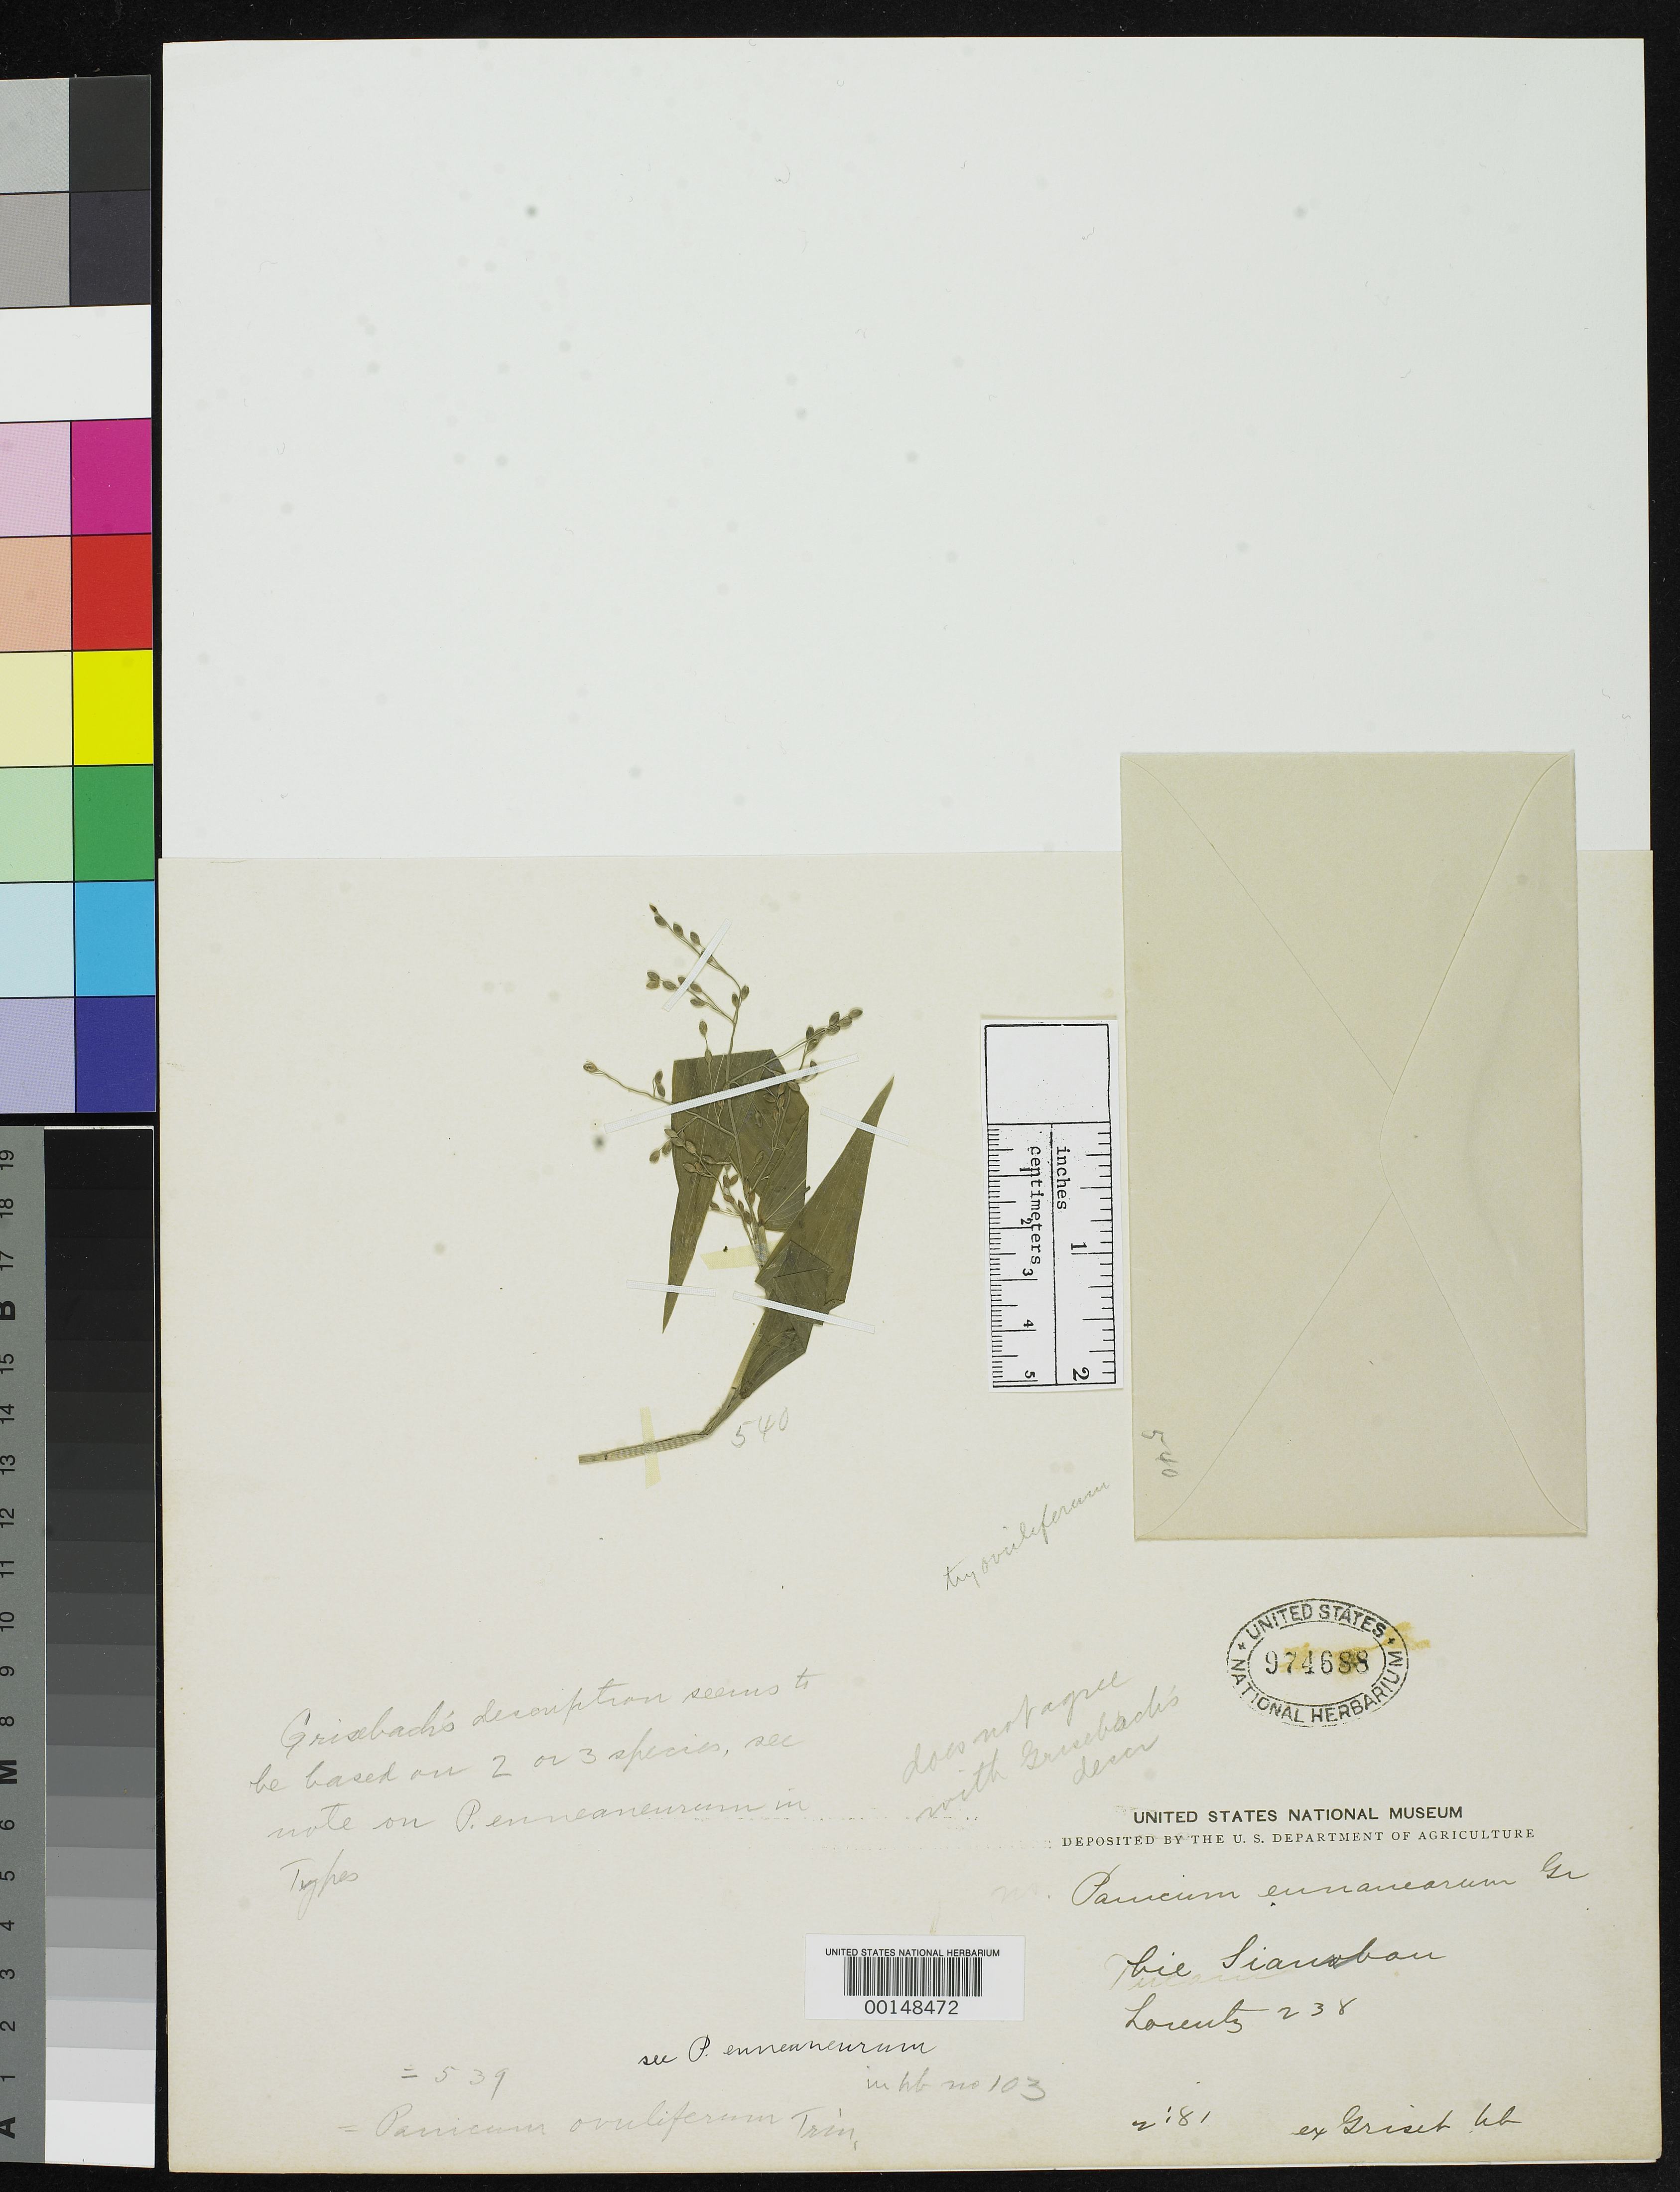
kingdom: Plantae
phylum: Tracheophyta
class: Liliopsida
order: Poales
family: Poaceae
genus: Panicum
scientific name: Panicum enneaneurum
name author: Griseb.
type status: Type Fragment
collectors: P. G. Lorentz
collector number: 238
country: Argentina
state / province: Tucumán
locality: Near Siamban.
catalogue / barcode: US 974688